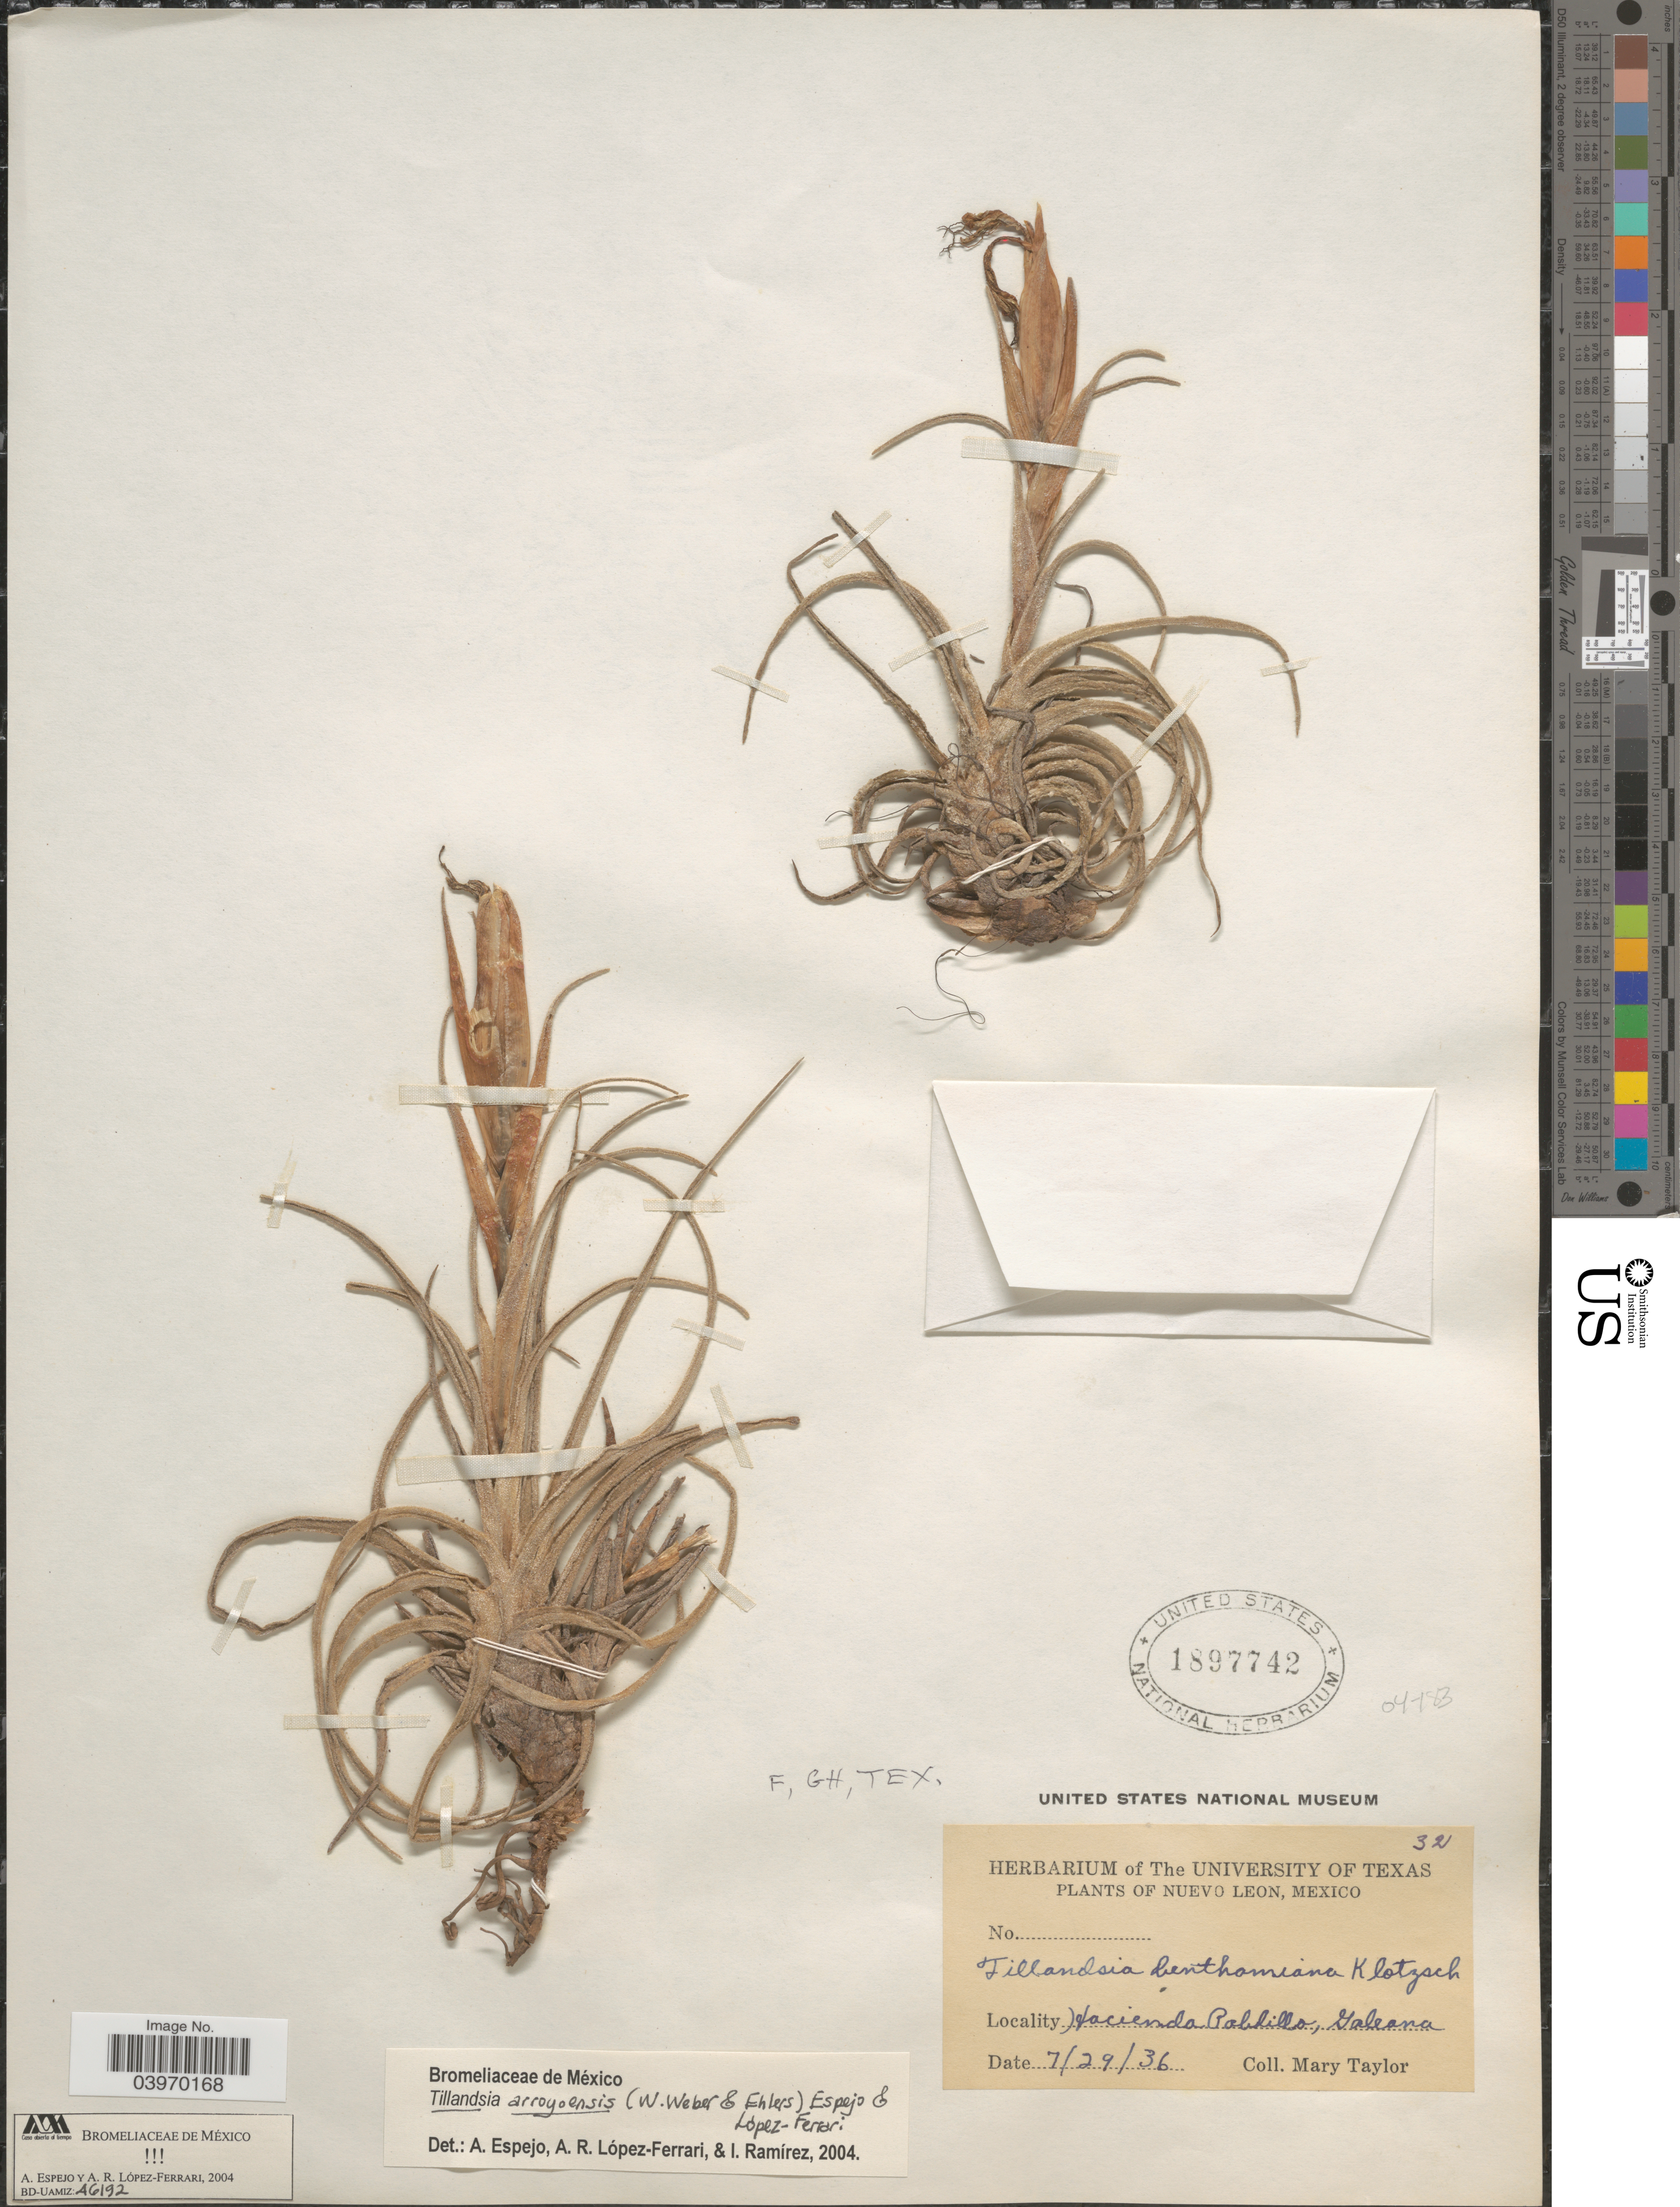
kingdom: Plantae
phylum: Tracheophyta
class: Liliopsida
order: Poales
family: Bromeliaceae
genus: Tillandsia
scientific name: Tillandsia arroyoensis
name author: (W. Weber & Ehlers) Espejo & López-Ferr.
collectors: M. S. Taylor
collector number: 32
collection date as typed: Transcribed d/m/y: 29/7/36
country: Mexico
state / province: Nuevo León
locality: Hacienda Pablillo, Galeana.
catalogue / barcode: US 1897742